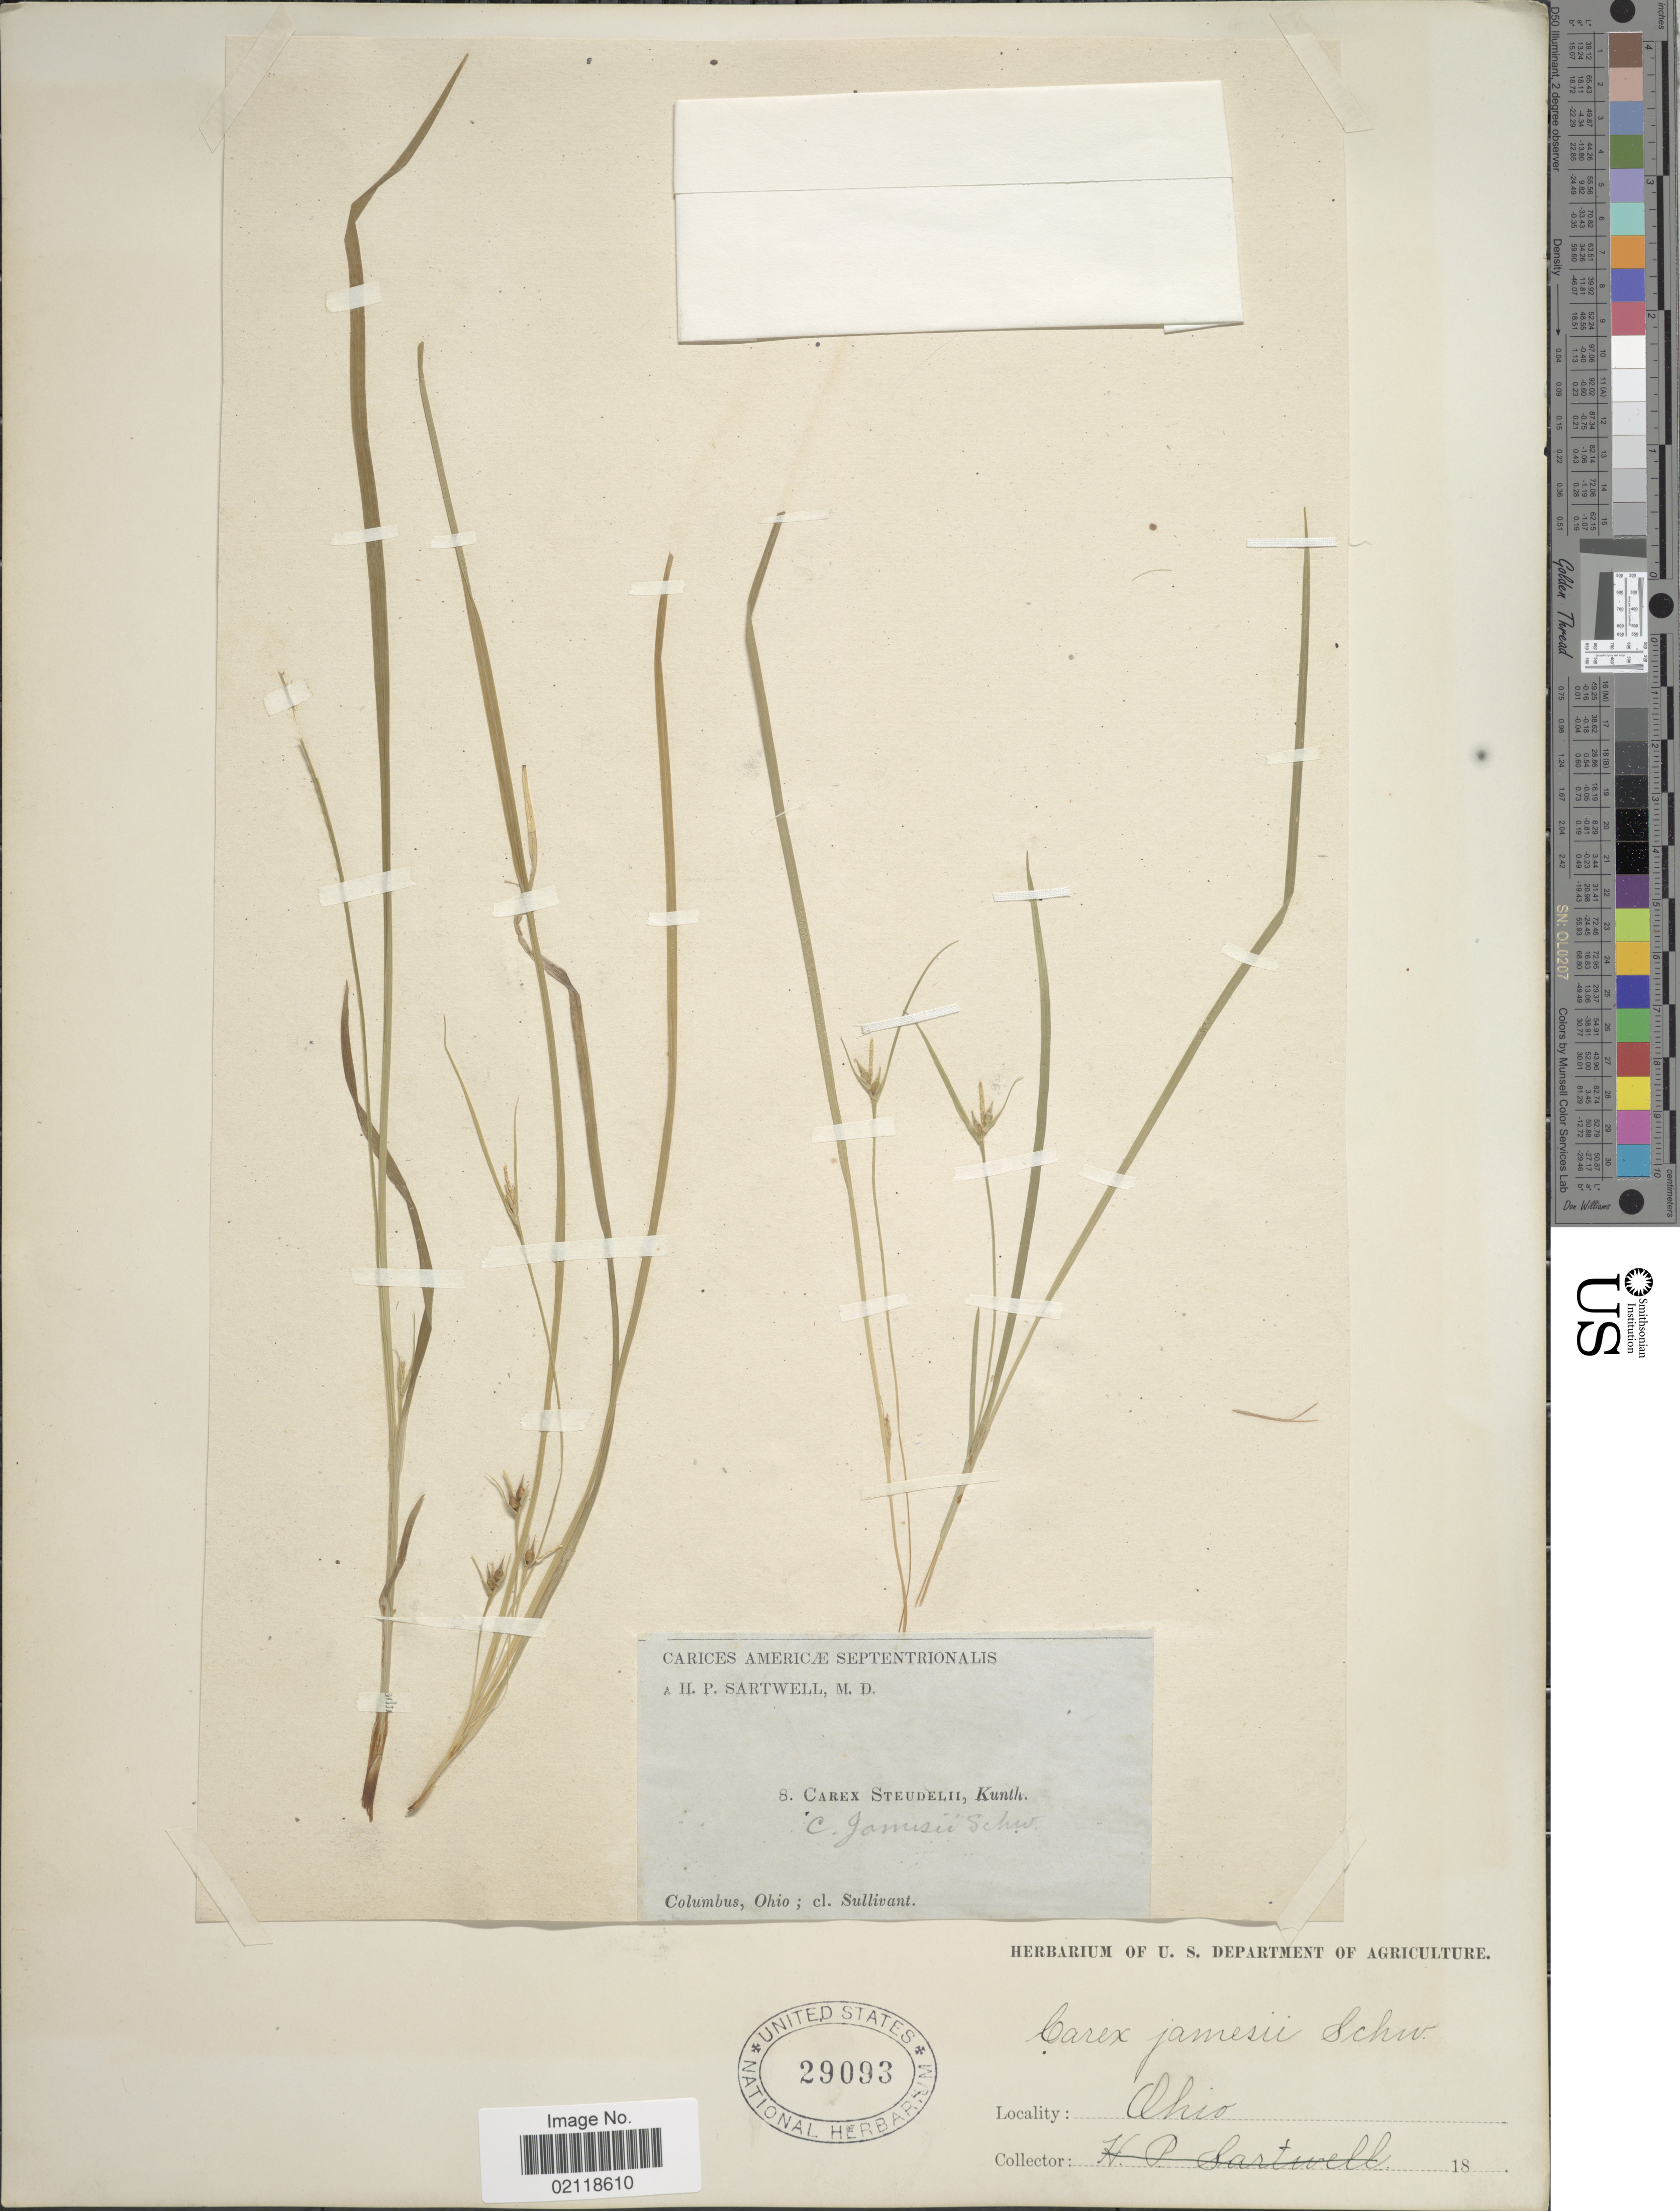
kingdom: Plantae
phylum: Tracheophyta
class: Liliopsida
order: Poales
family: Cyperaceae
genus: Carex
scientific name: Carex jamesii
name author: Schwein.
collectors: H. P. Sartwell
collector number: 8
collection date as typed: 18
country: United States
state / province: Ohio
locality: Carices Americae Septentrionalis, Columbus.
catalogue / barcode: US 29093